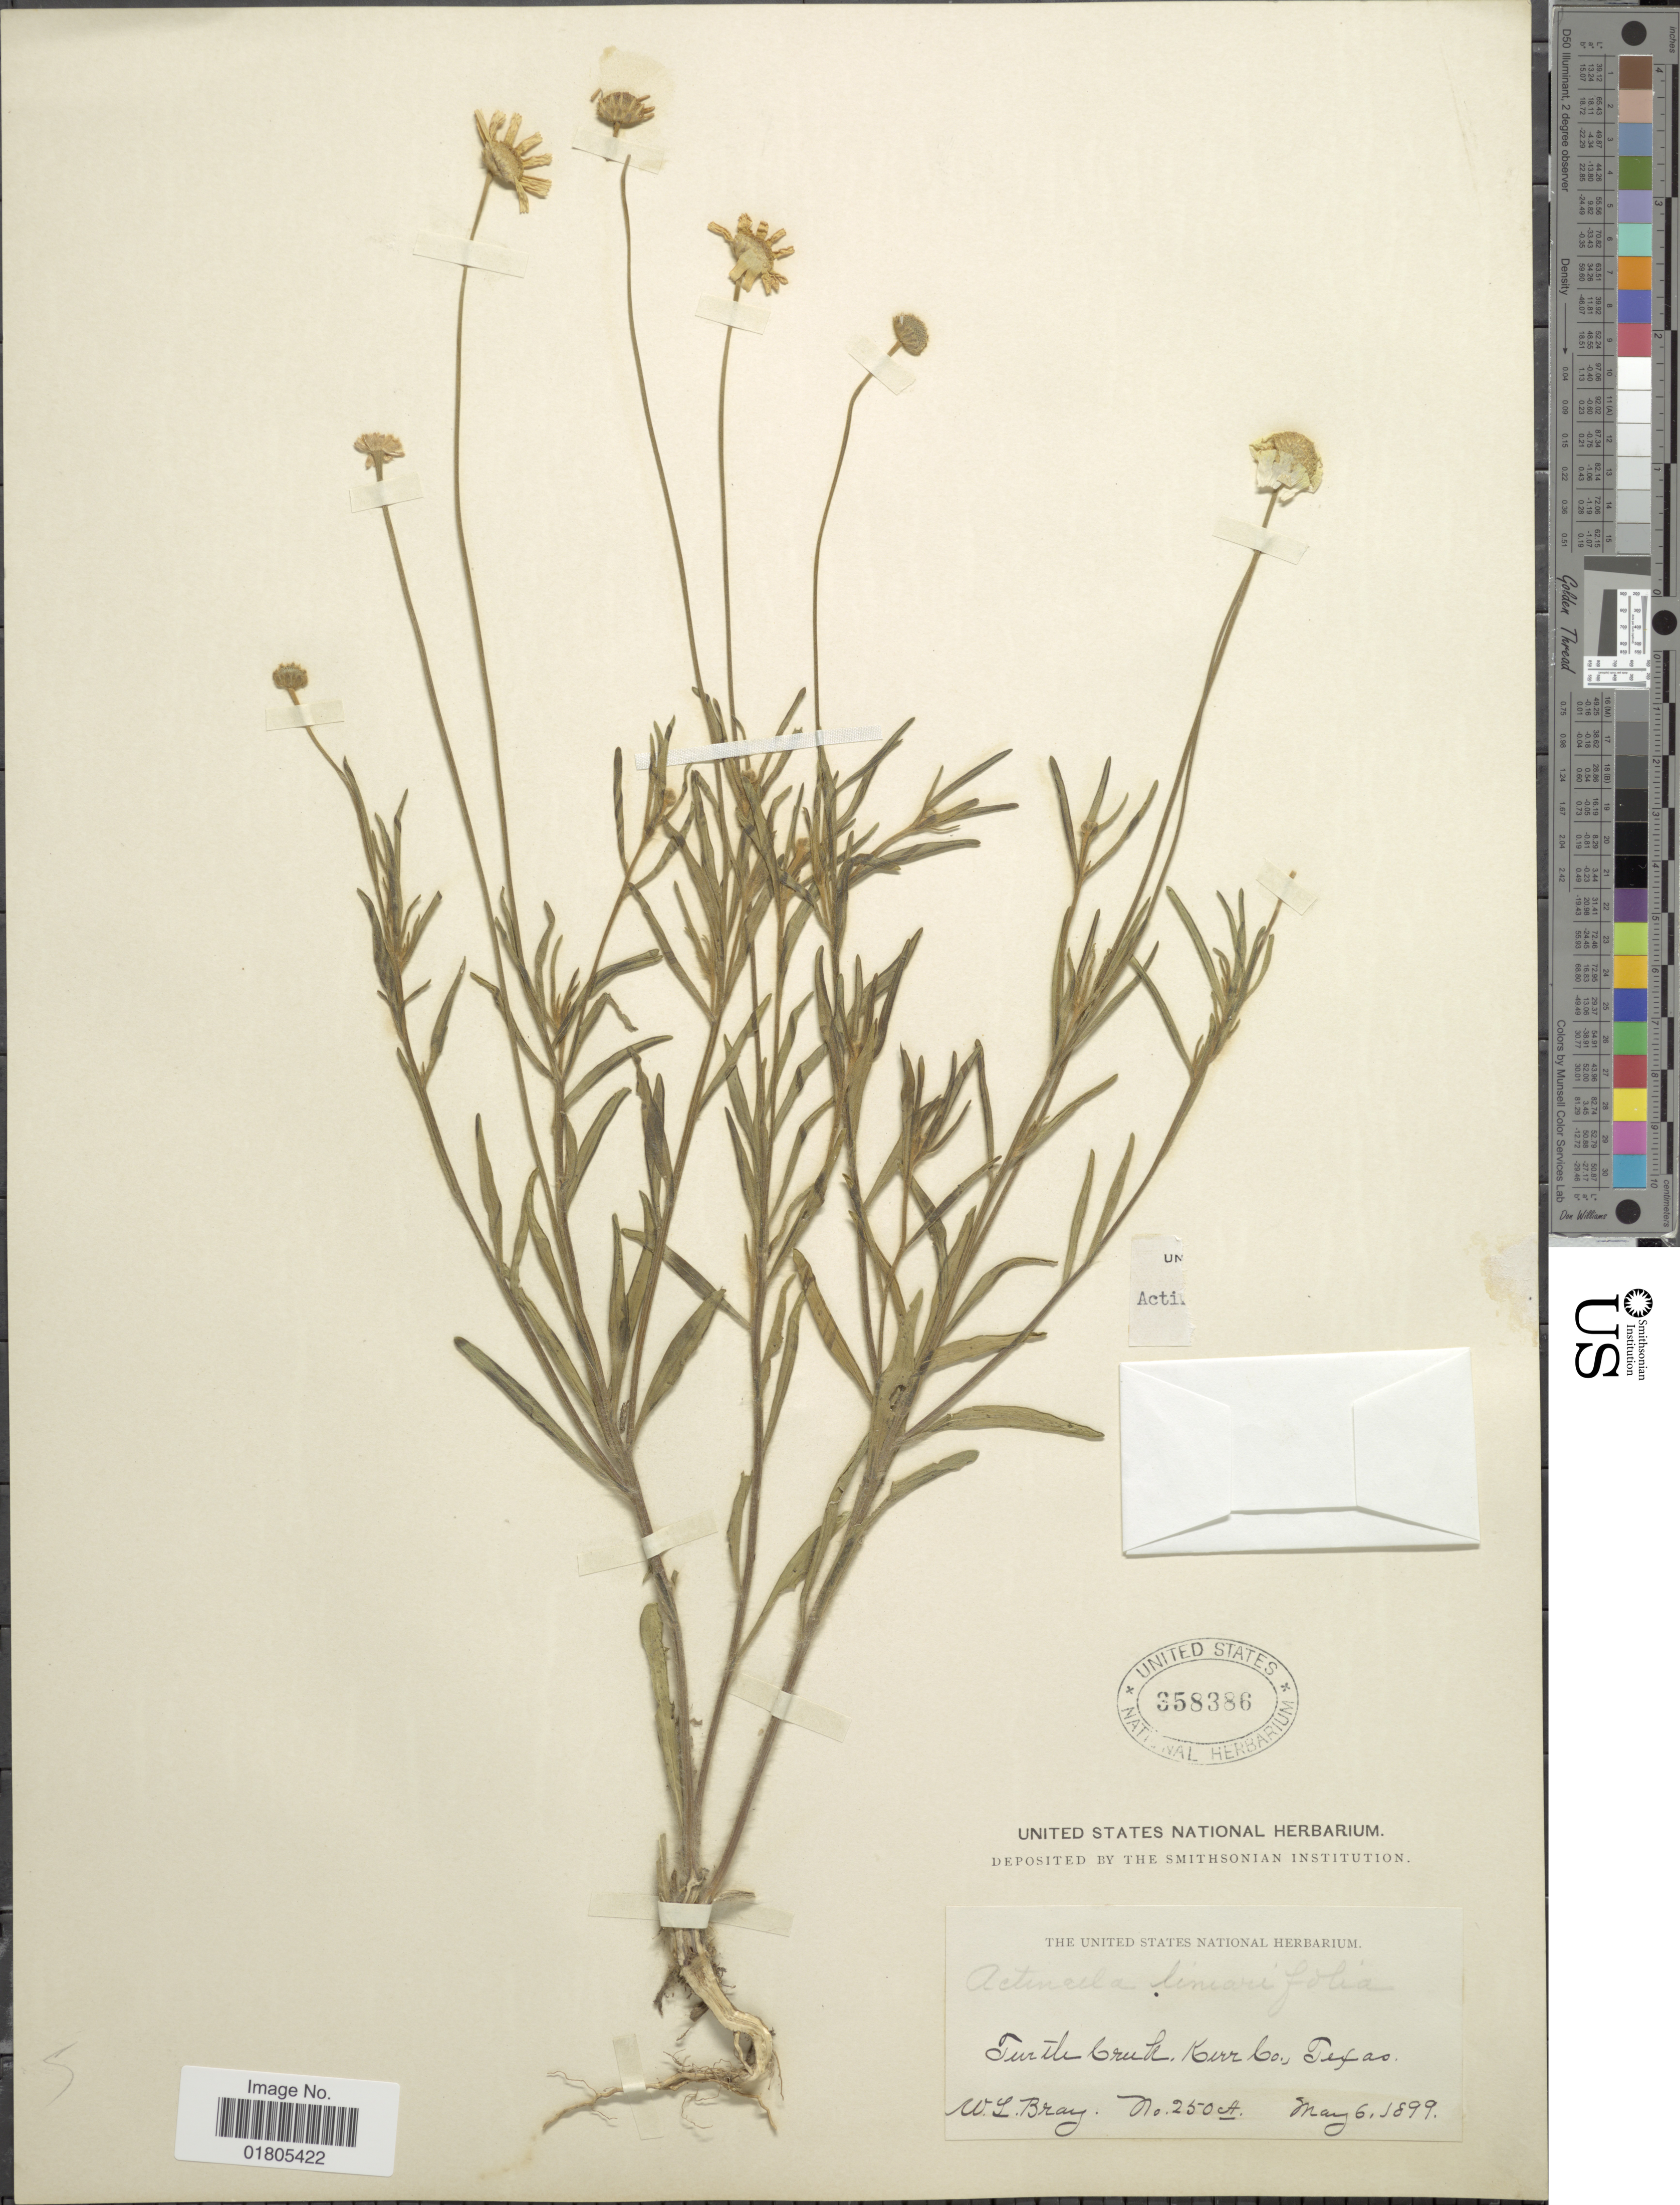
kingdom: Plantae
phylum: Tracheophyta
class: Magnoliopsida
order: Asterales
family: Asteraceae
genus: Actinea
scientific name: Actinea linearifolia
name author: (Hook.) Kuntze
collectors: W. L. Bray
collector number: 250A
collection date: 1899-05-06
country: United States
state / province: Texas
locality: Turtle Creek, Kerr Co., Texas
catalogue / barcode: US 358386